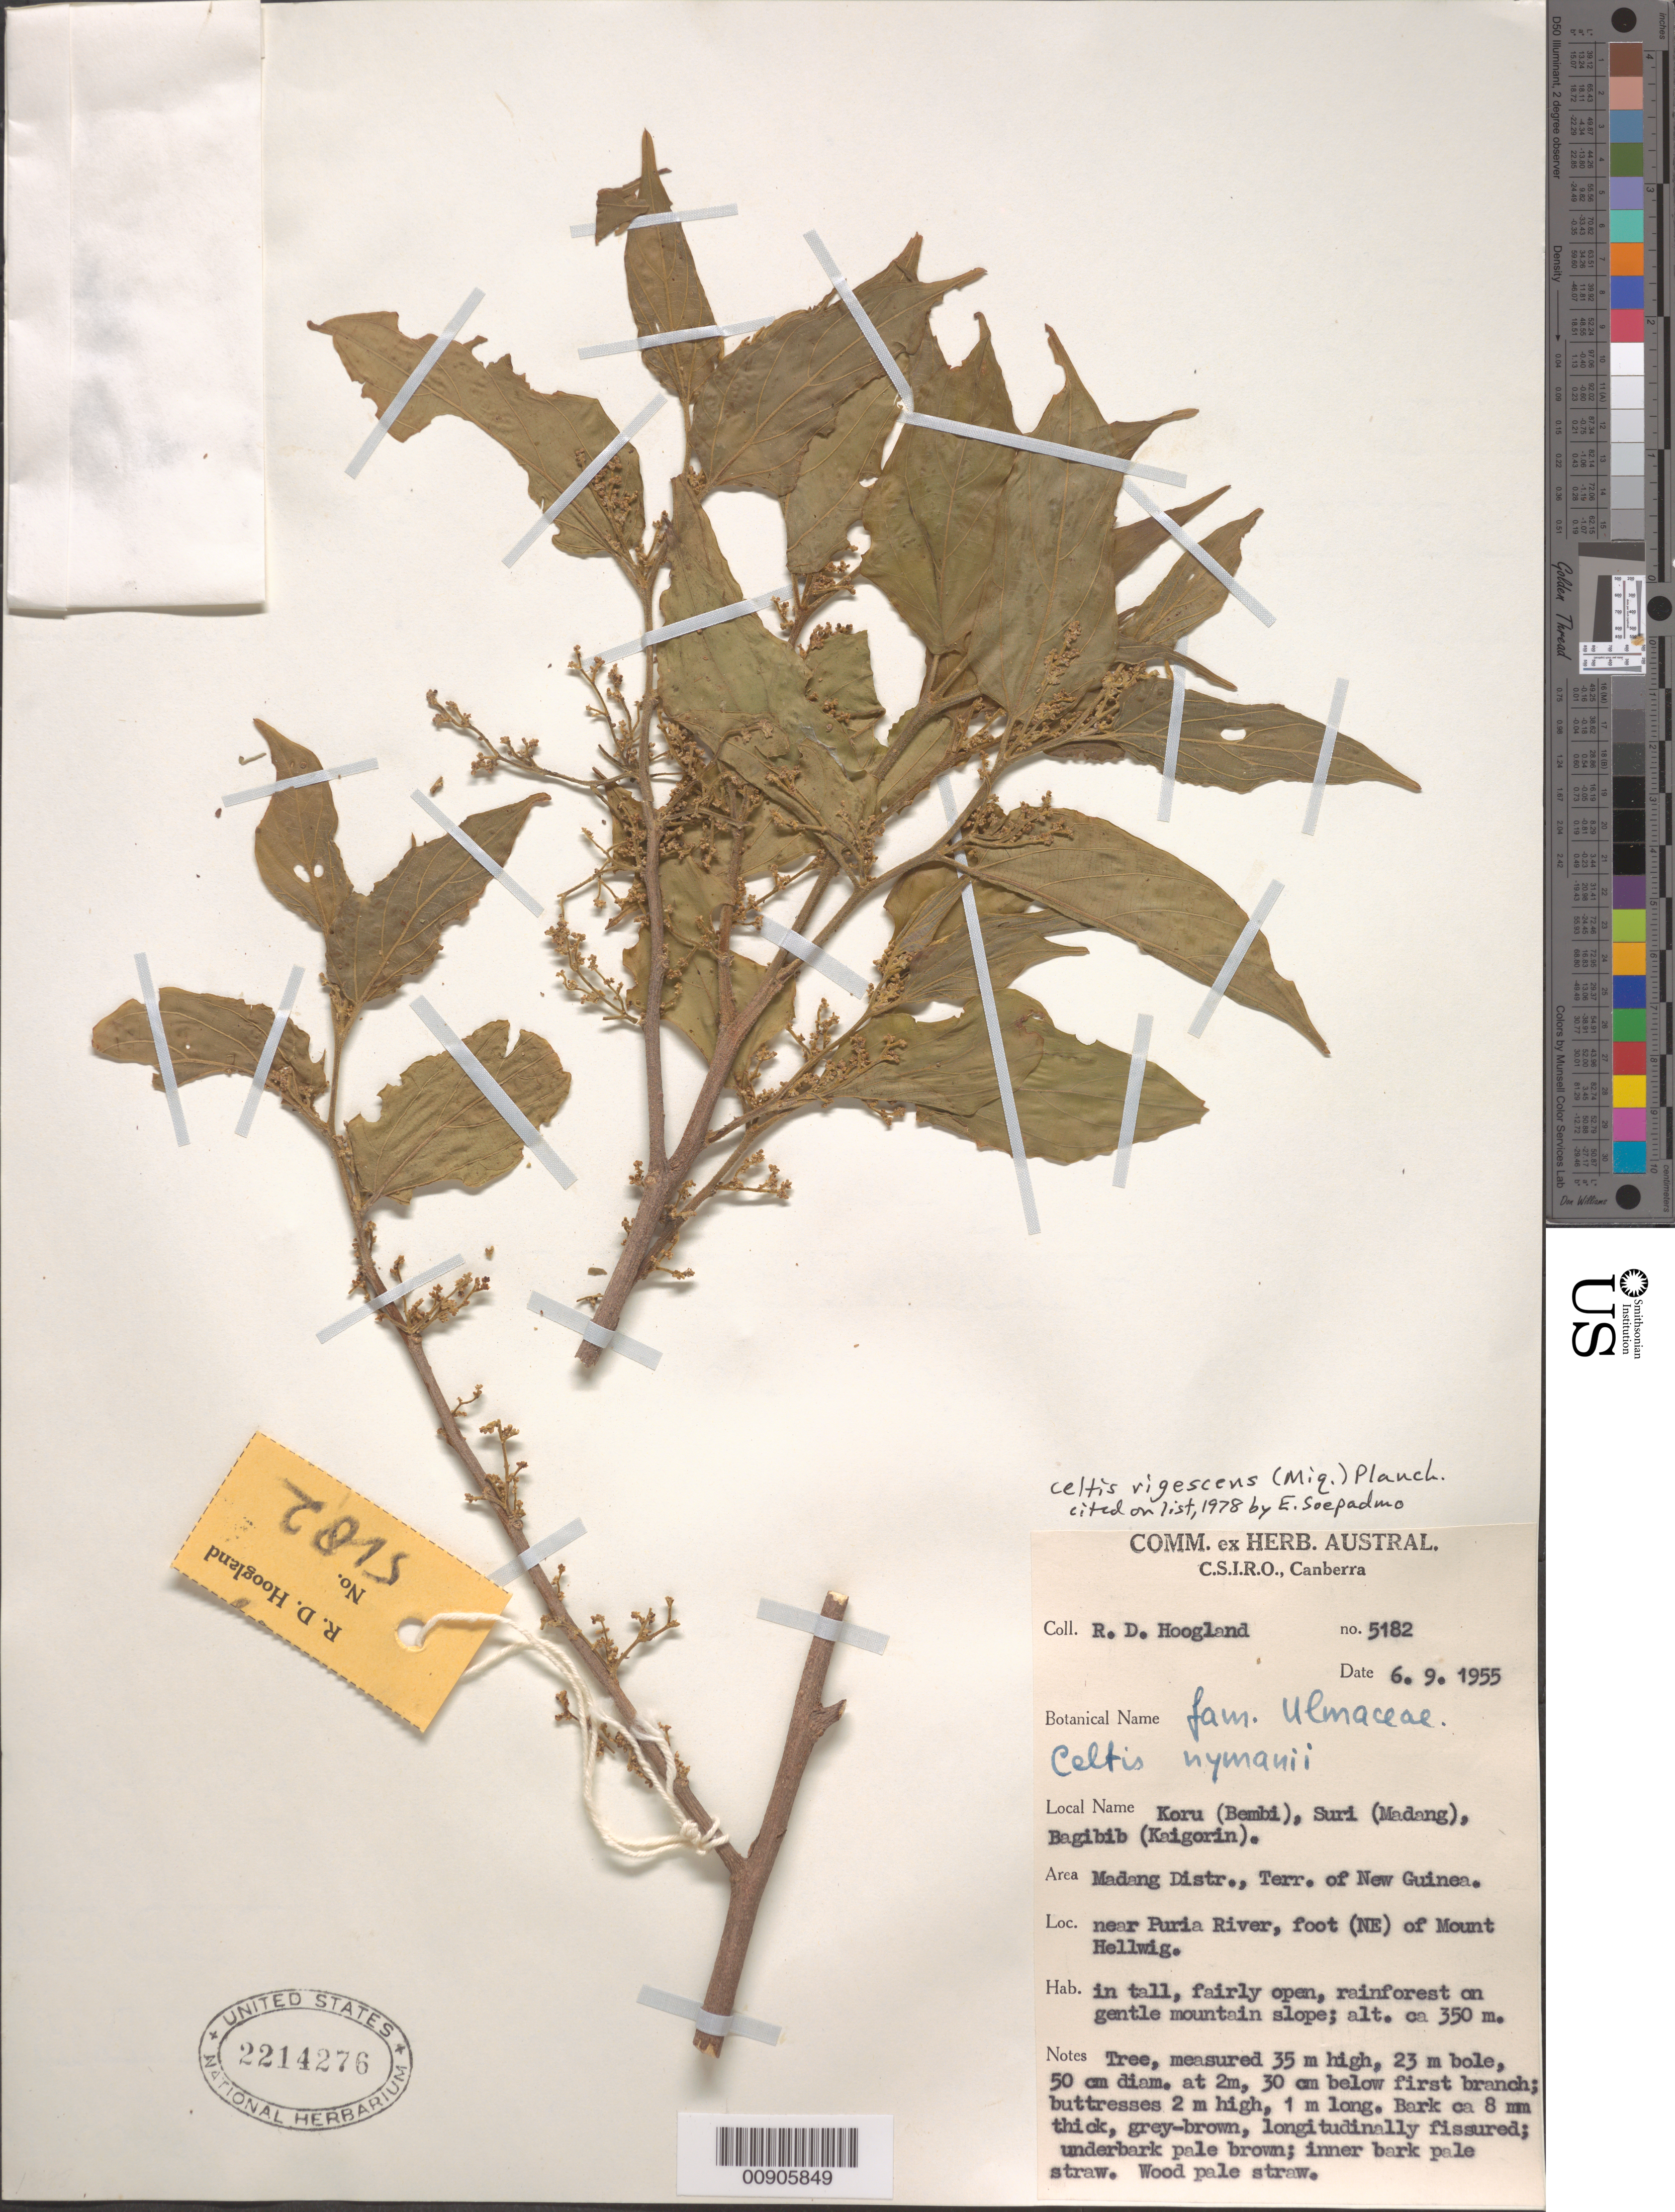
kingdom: Plantae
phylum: Tracheophyta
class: Magnoliopsida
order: Rosales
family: Cannabaceae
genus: Celtis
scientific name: Celtis rigescens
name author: (Miq.) Planch.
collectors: R. D. Hoogland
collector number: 5182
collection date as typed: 09 Jun 1955 or 06 Sep 1955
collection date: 1955-06-09 or 1955-09-06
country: Papua New Guinea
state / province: Madang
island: New Guinea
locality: near Puria river, foot (NE) of Mount Hellwig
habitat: in tall, fairly open, rainforest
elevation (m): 350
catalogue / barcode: US 2214276